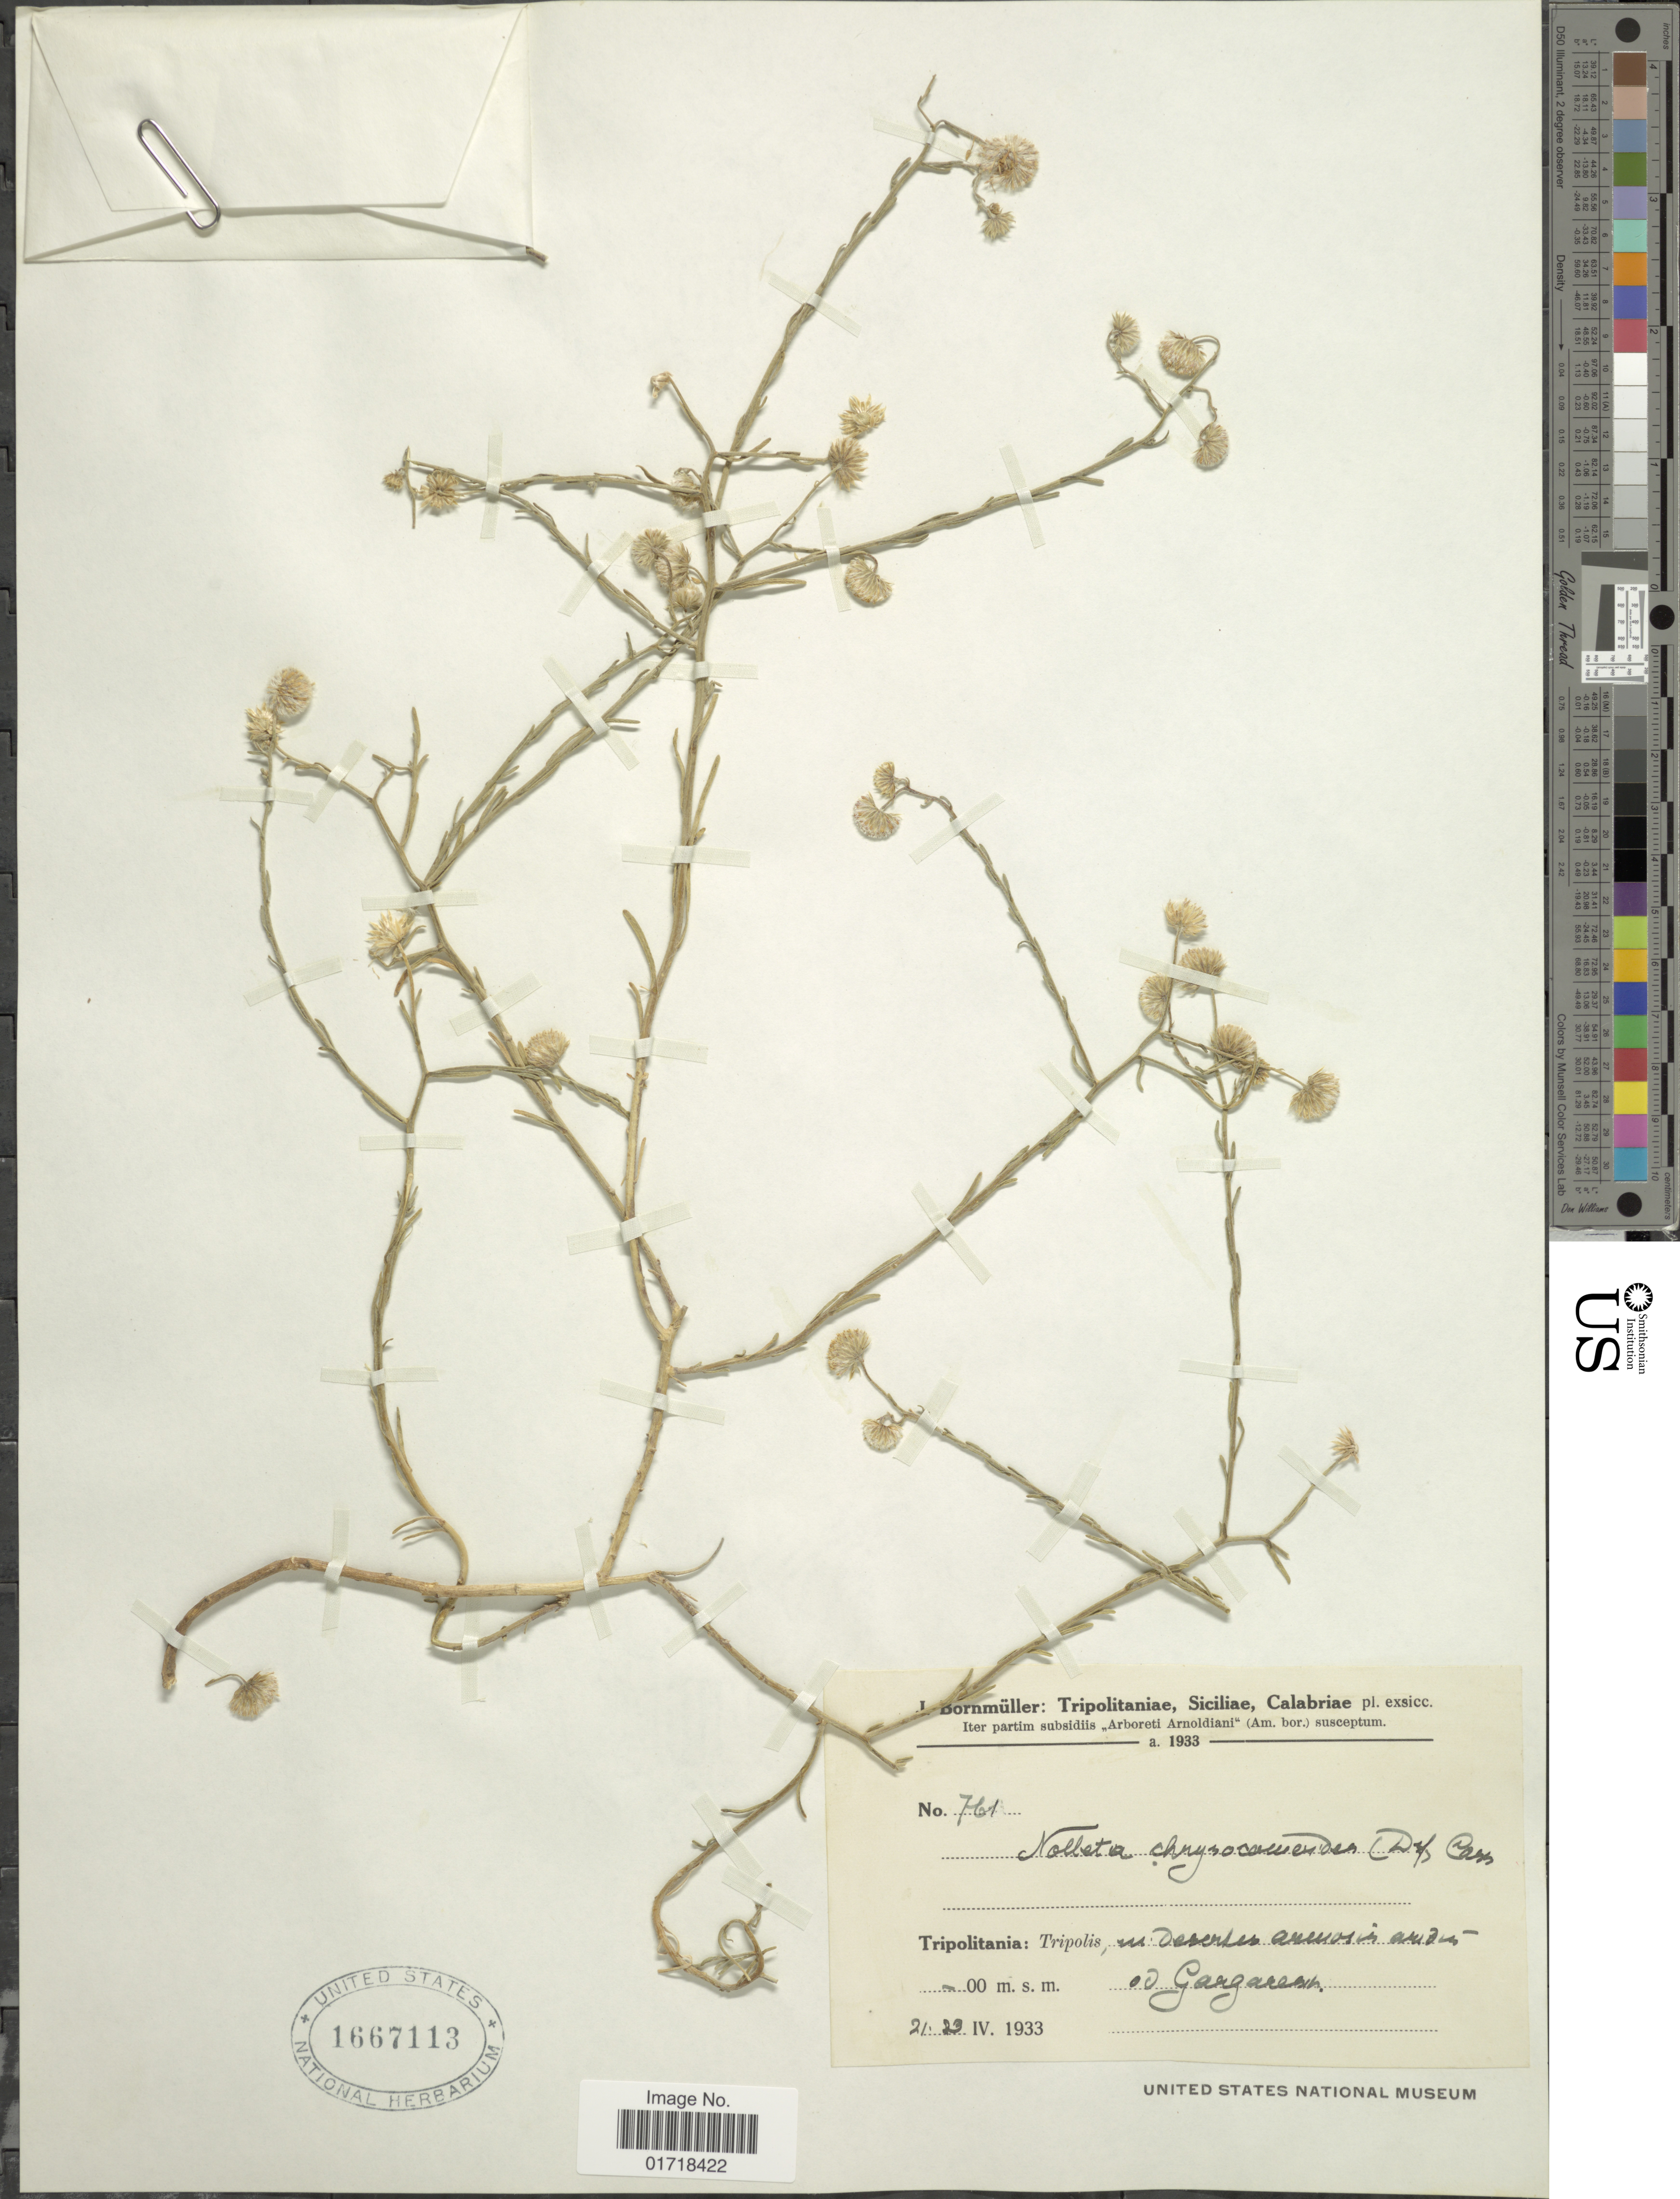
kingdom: Plantae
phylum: Tracheophyta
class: Magnoliopsida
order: Asterales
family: Asteraceae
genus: Nolletia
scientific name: Nolletia chrysocomoides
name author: (Desf.) Cass.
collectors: J. Bornmüller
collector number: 761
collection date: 1933-04-21/1933-04-23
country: Libya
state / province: Ţarābulus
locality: Tripolis, in desertis arenosis aridis ad Gargaresh.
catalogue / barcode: US 1667113